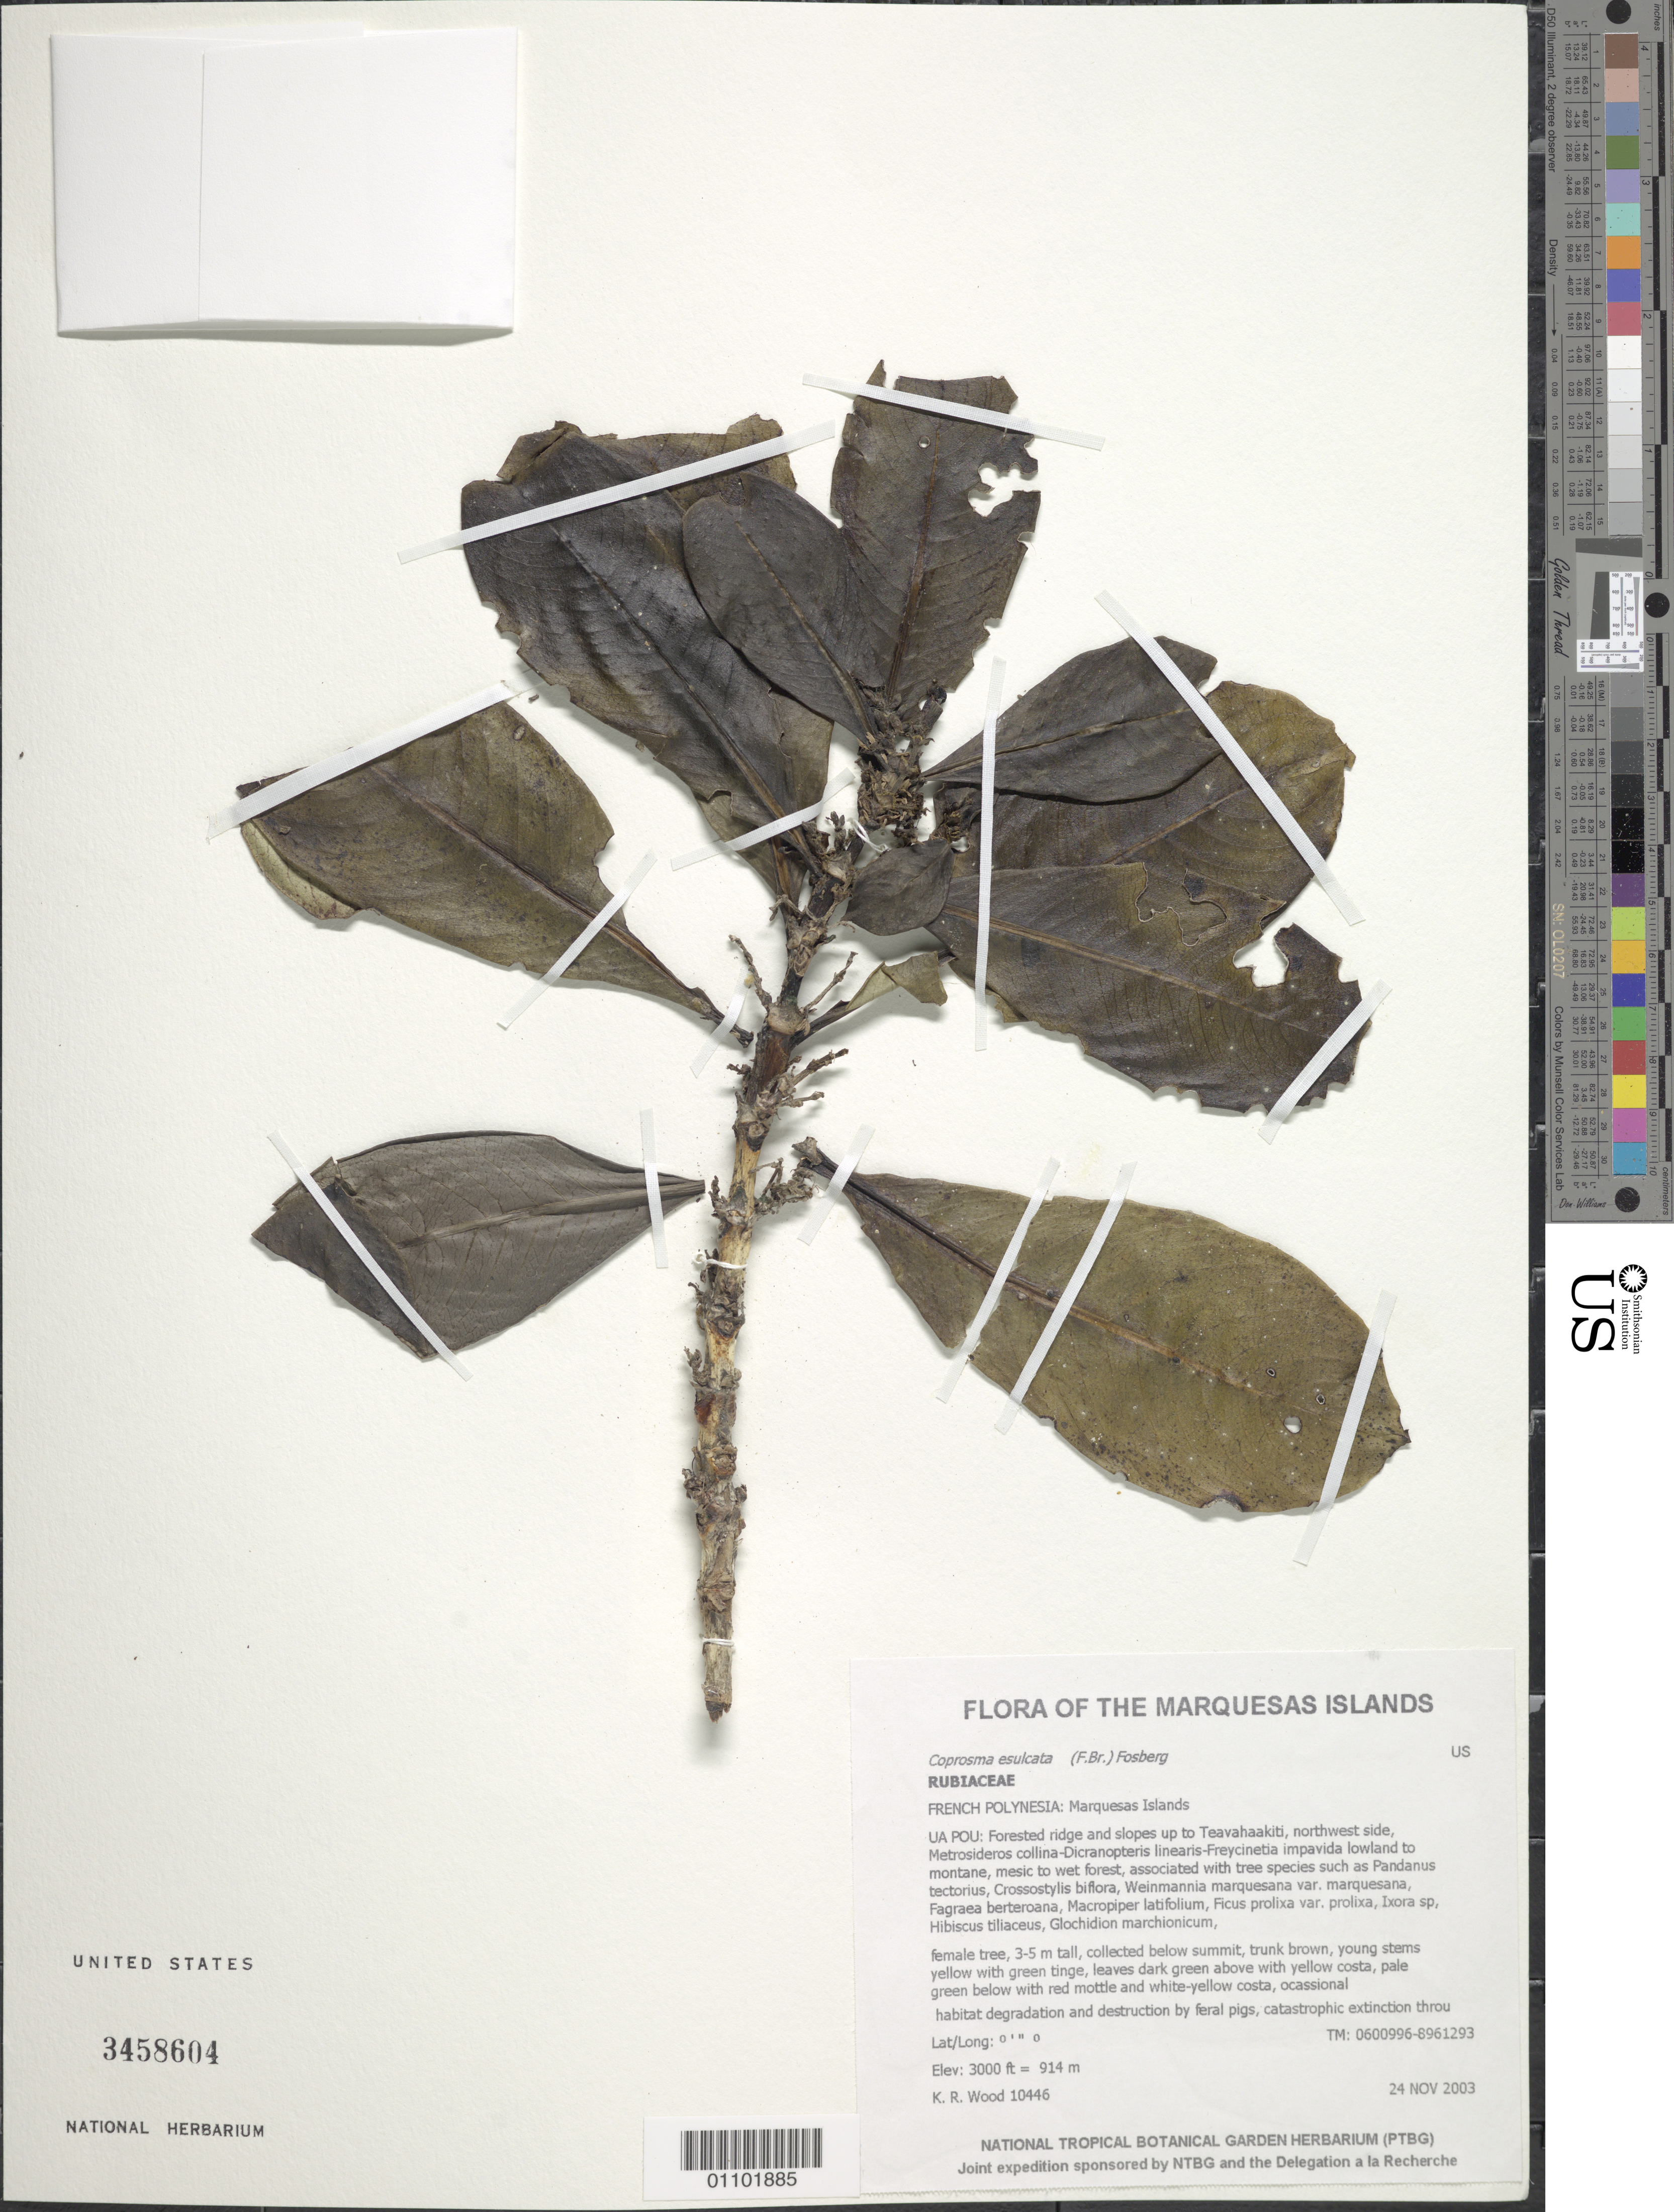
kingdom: Plantae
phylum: Tracheophyta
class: Magnoliopsida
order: Gentianales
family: Rubiaceae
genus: Coprosma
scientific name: Coprosma esulcata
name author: (F. Br.) Fosberg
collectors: K. R. Wood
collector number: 10446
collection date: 2003-11-24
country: French Polynesia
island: Ua Pou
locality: Forested ridge and slopes up to Teavahaakiti, northwest side, Metrosideros collina-Dicranopteris linearis-Freycinetia impavida lowland to montane, mesic to wet forest, associated with tree species such as Pandanus tectorius, Crossostylis biflora, Weinmann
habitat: upper slope, W aspect, steep slope, scattered, wet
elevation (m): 914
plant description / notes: Habitat degradation and destruction by feral pigs, catastrophic extinction through environmental events, predation by rats [Rattus exulans] that eat seeds, competition with non-native plant taxa such as Ageratum conyzoides, Emilia sonchifolia var. javani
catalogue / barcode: US 3458604